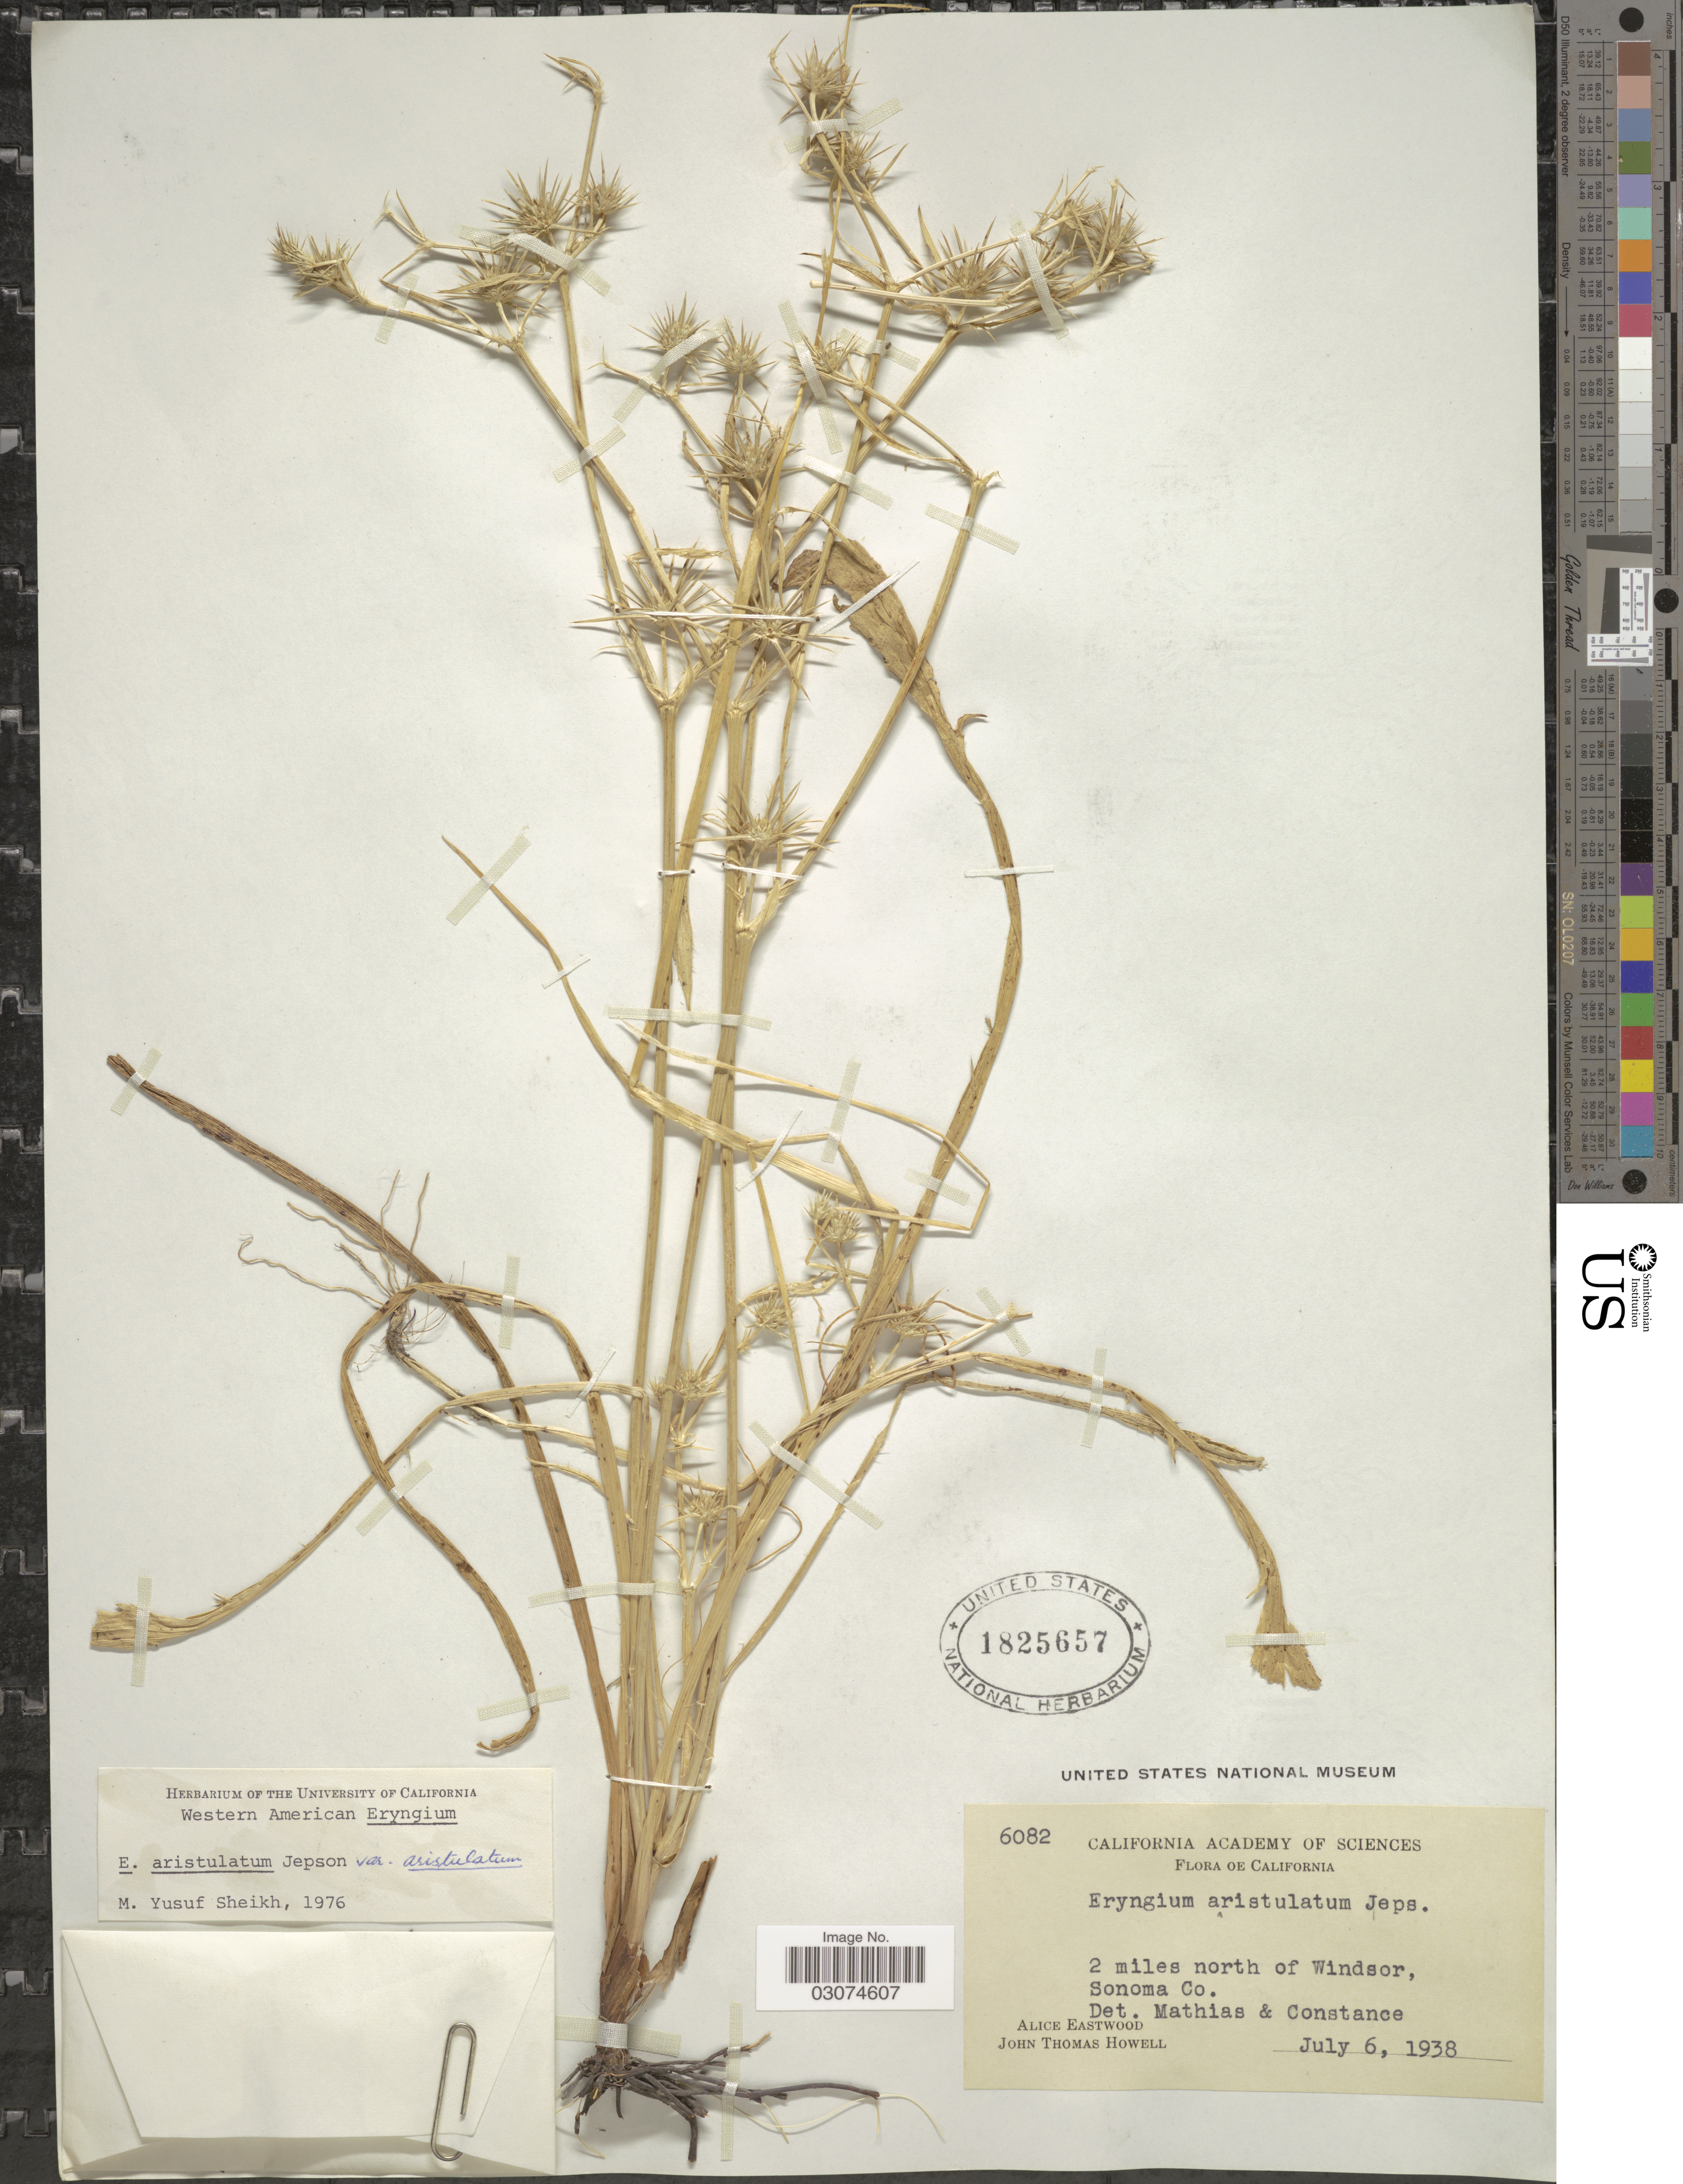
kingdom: Plantae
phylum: Tracheophyta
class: Magnoliopsida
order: Apiales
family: Apiaceae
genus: Eryngium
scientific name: Eryngium aristulatum var. aristulatum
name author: Jeps.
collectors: A. Eastwood & J. T. Howell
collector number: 6082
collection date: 1938-07-06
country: United States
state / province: California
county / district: Sonoma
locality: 2 miles north of Windsor, Sonoma Co.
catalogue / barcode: US 1825657